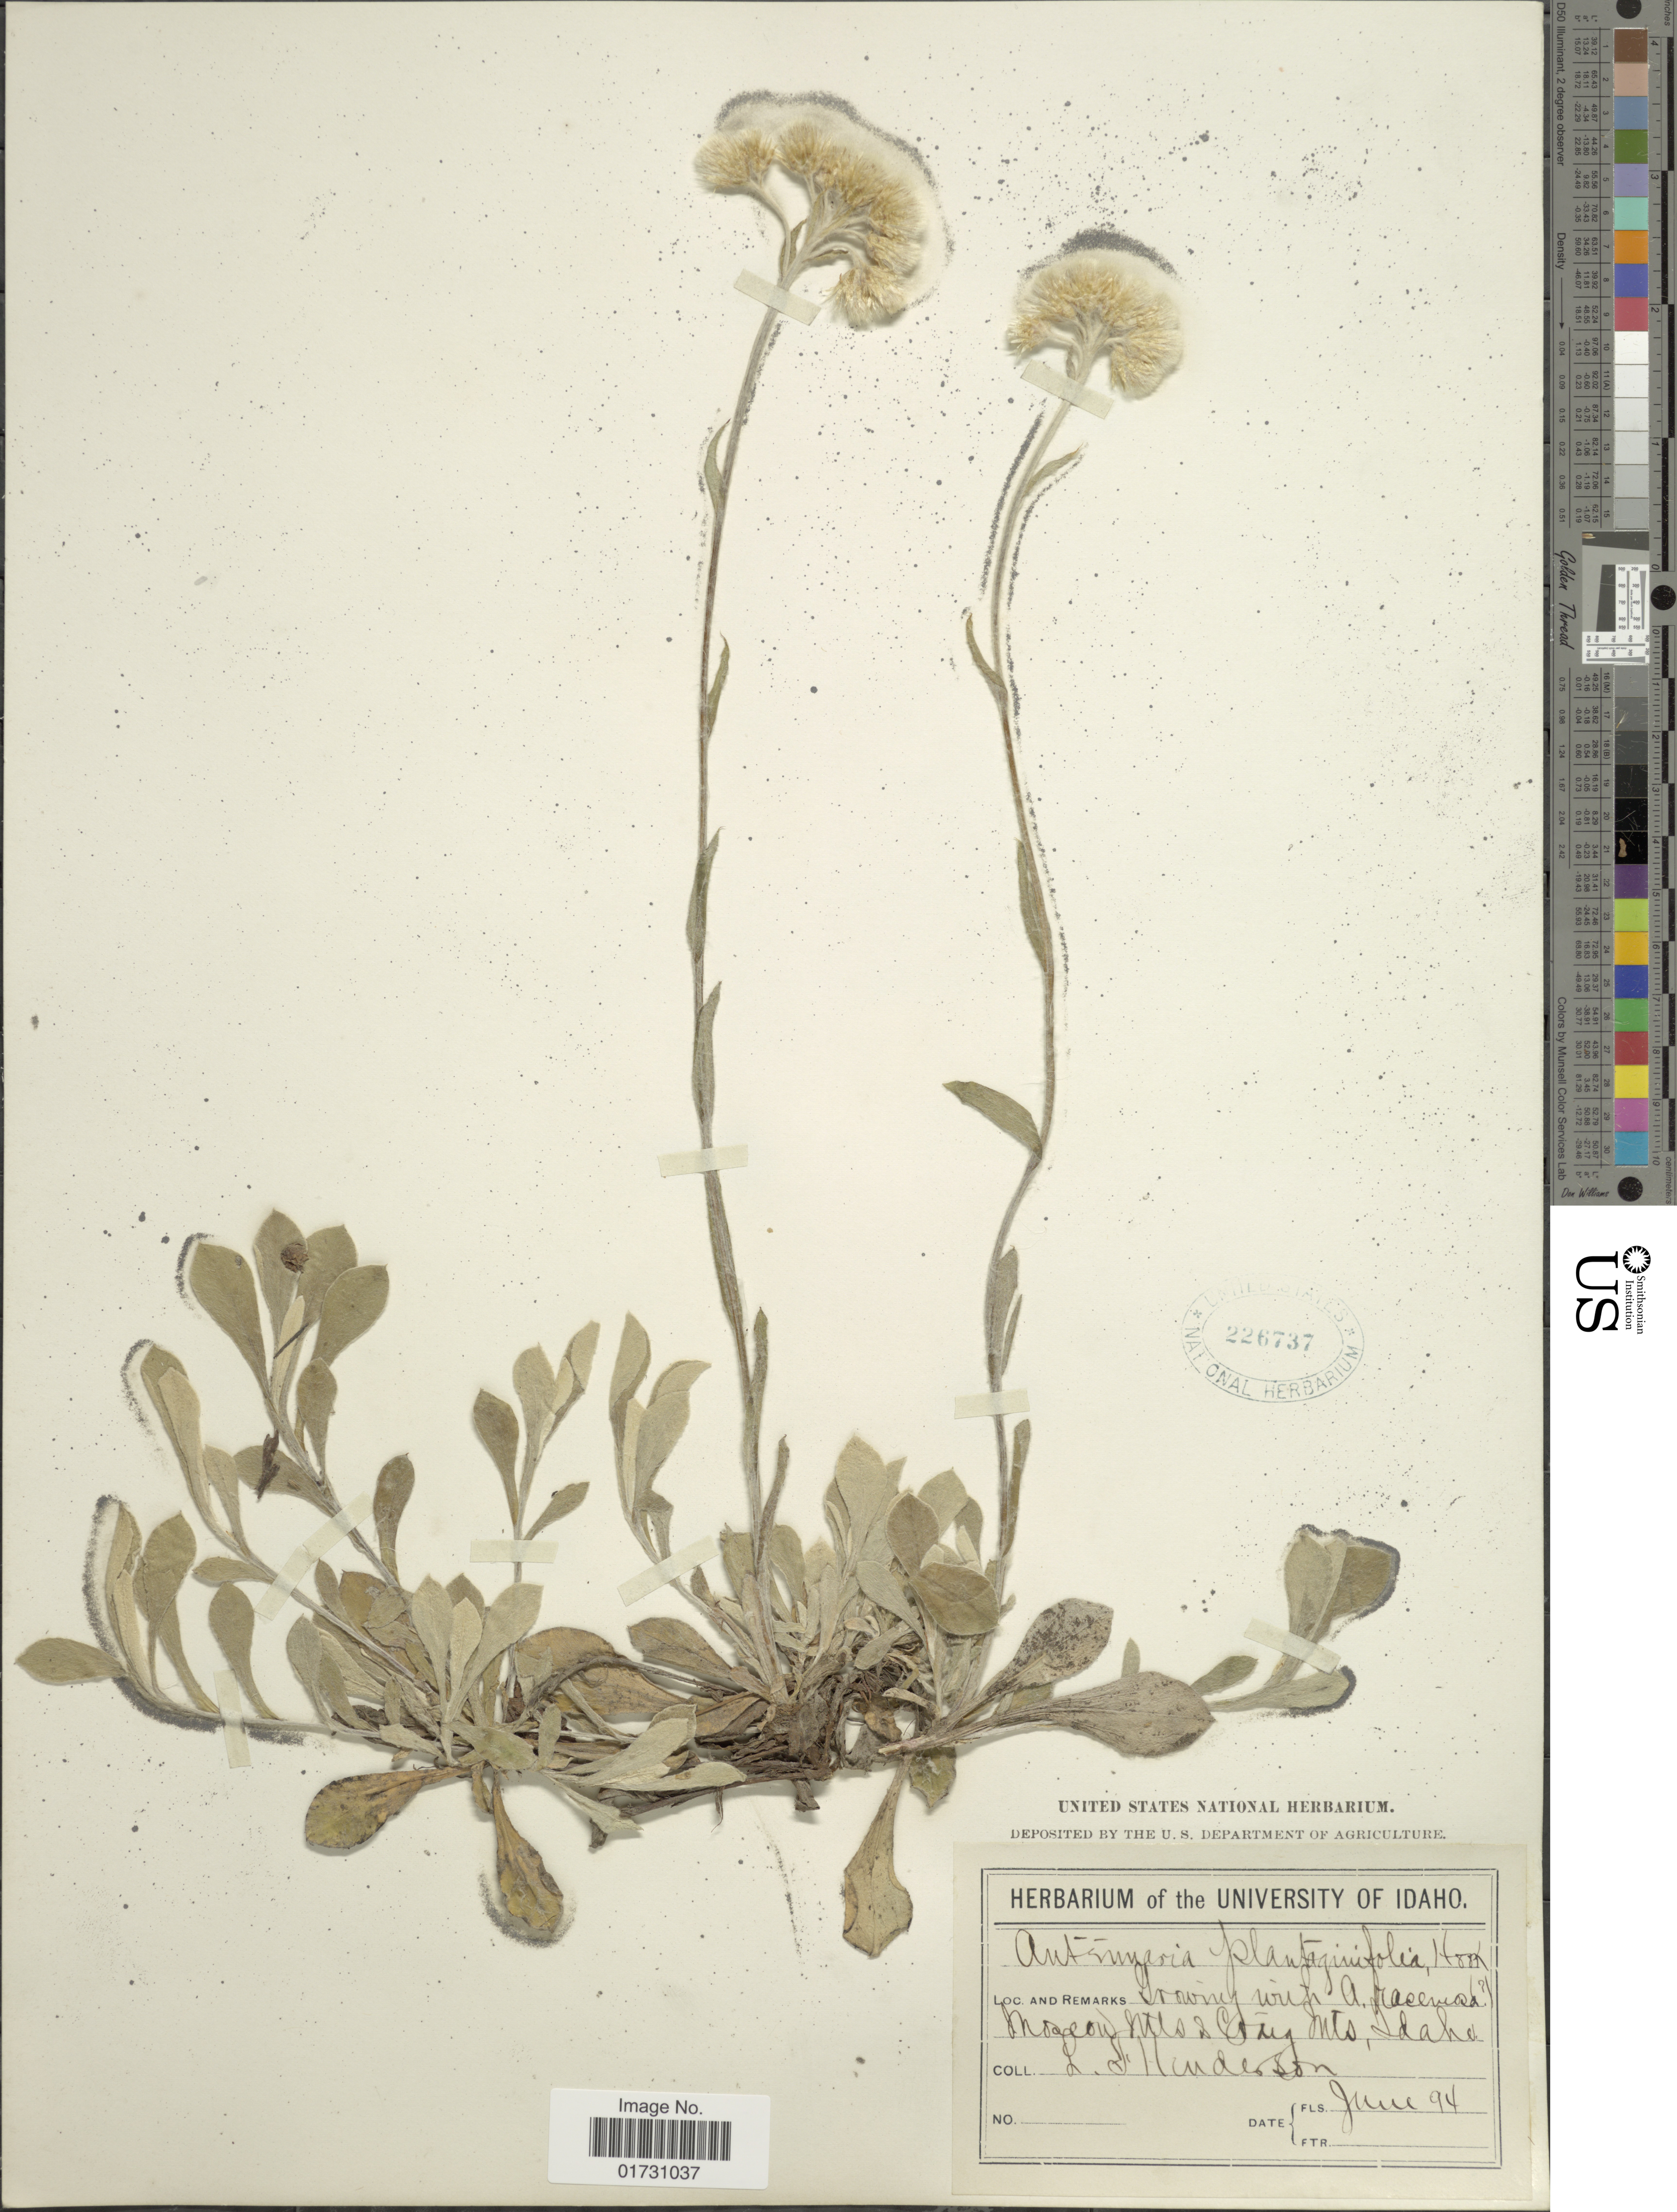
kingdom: Plantae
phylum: Tracheophyta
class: Magnoliopsida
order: Asterales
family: Asteraceae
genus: Antennaria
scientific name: Antennaria howellii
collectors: L. Henderson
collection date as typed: Transcribed d/m/y: /6/94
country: United States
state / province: Idaho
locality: Mocon Mts., Craig Mts.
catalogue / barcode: US 226737